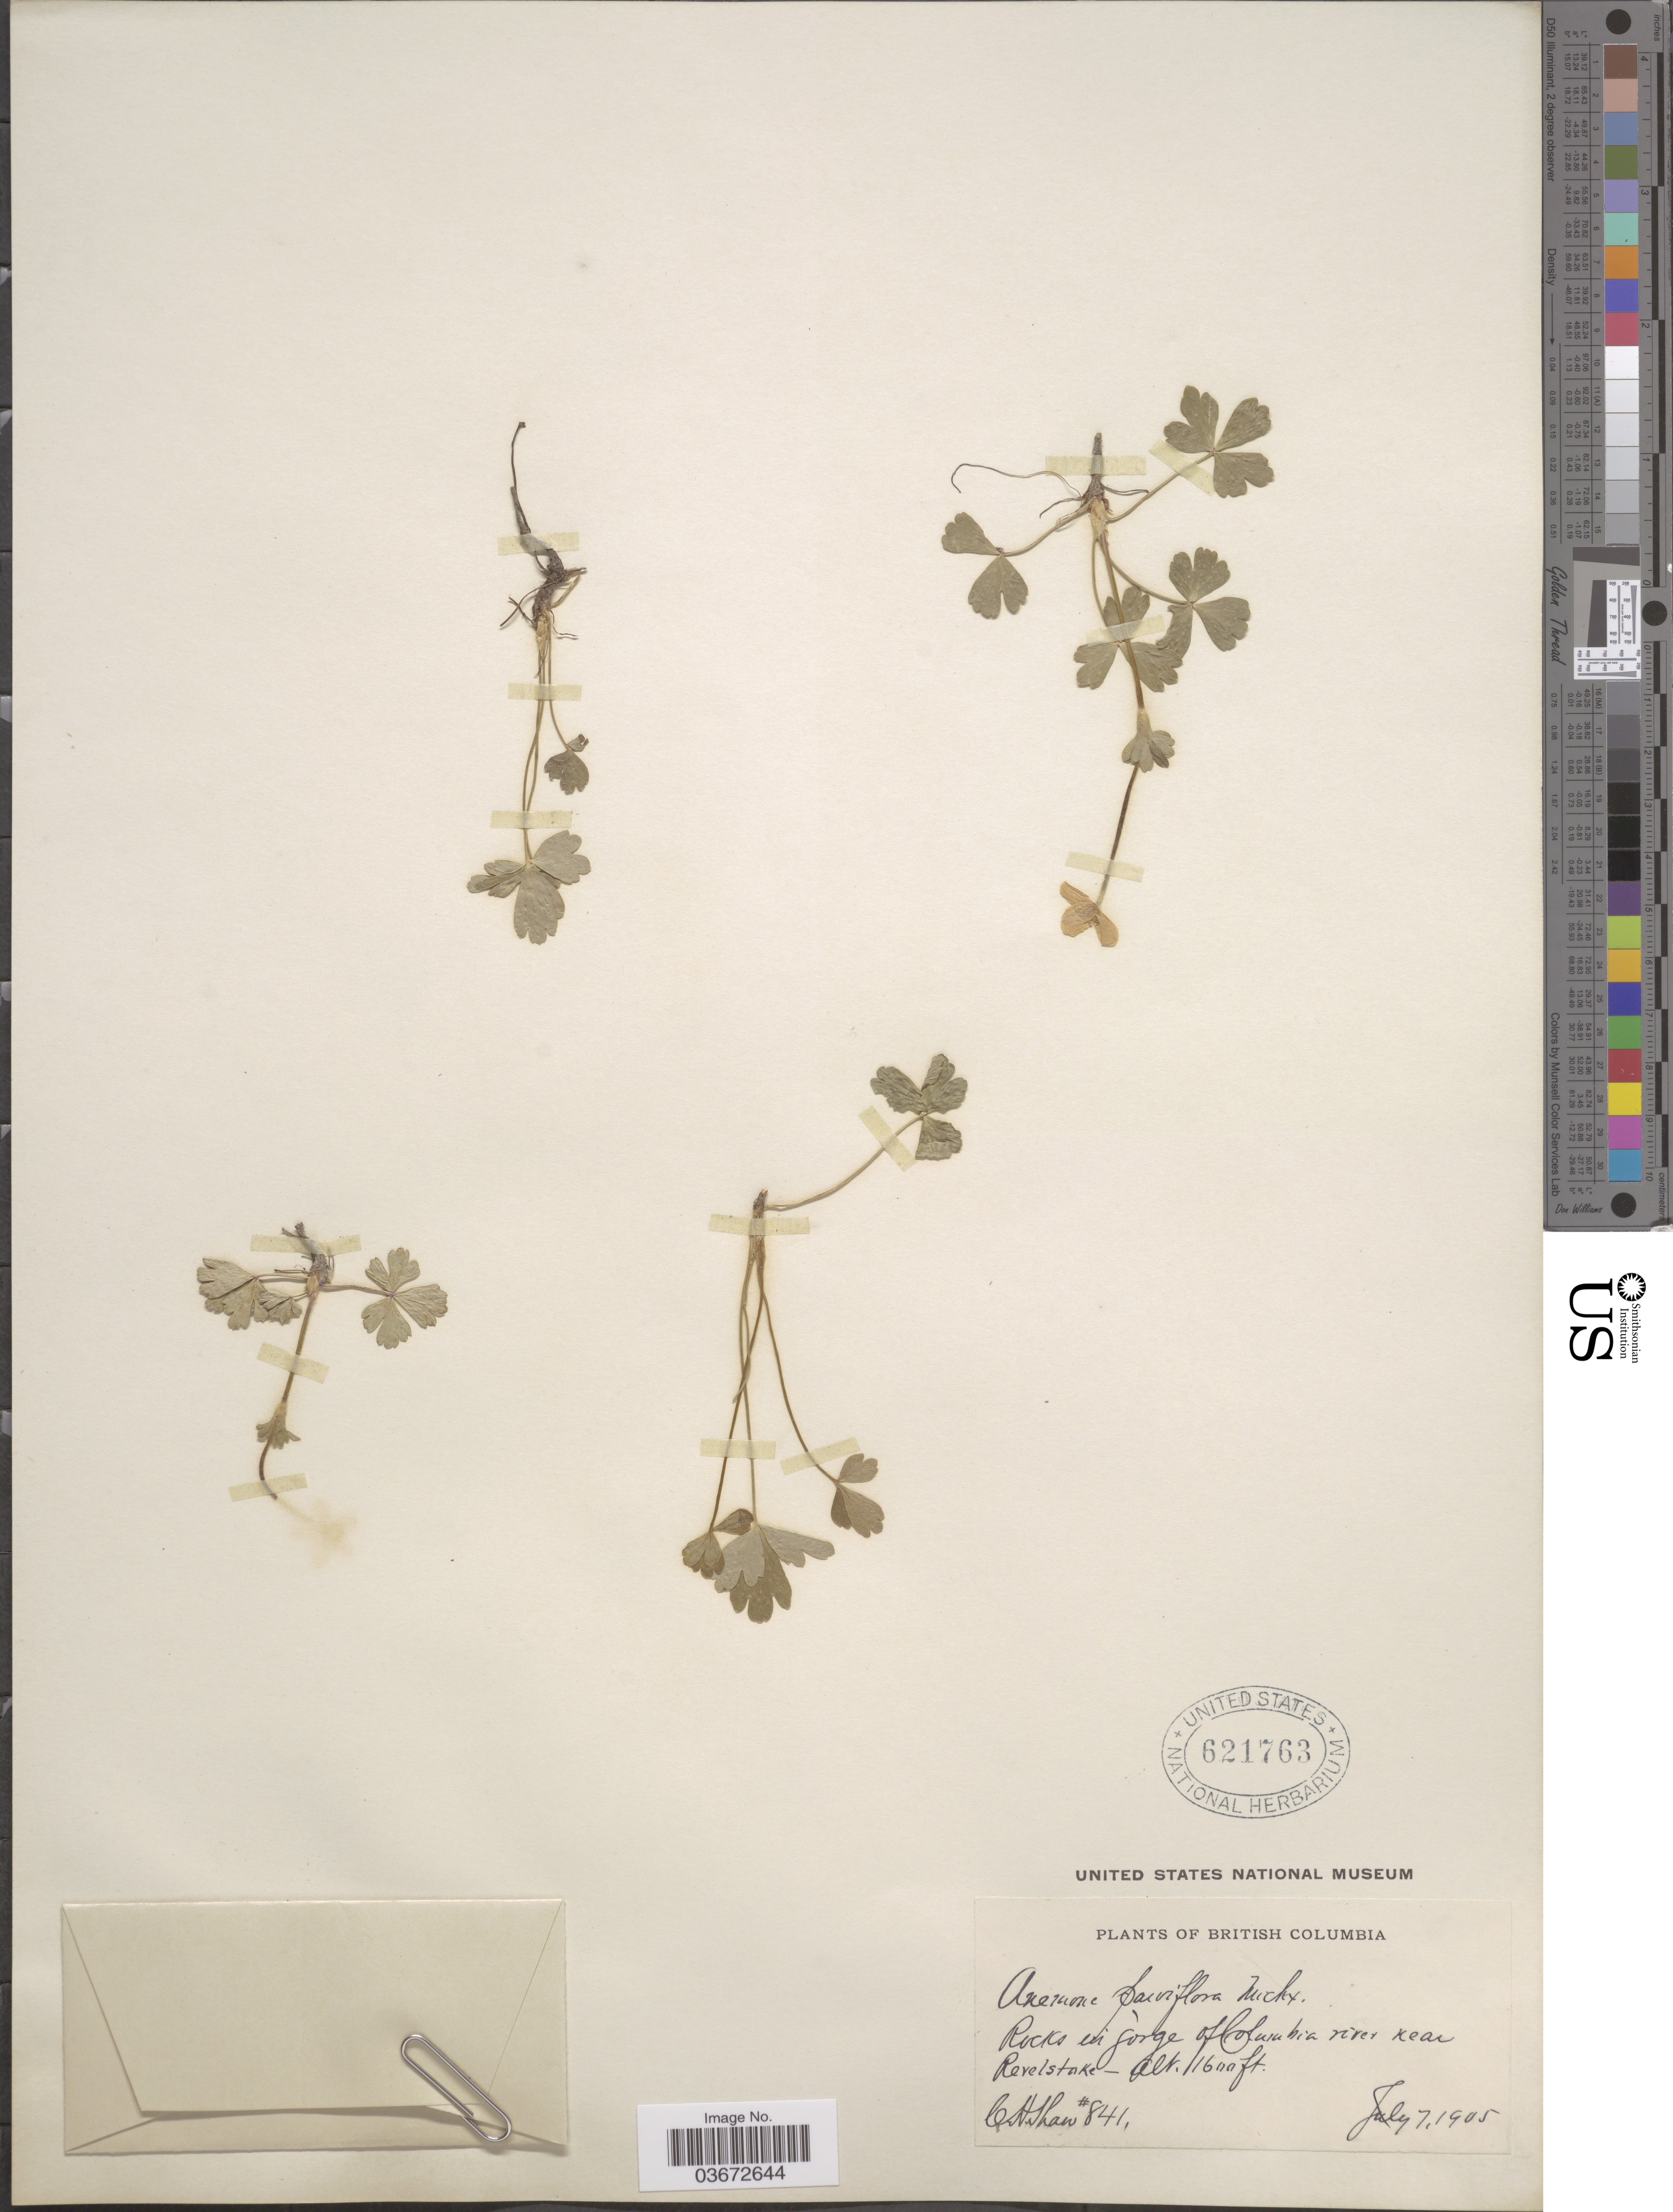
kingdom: Plantae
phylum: Tracheophyta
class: Magnoliopsida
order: Ranunculales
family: Ranunculaceae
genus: Anemone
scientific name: Anemone parviflora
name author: Michx.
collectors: C. H. Shaw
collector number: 841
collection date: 1905-07-07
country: Canada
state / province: British Columbia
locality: Rocks in gorge of Columbia river near Revelstake.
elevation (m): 488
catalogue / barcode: US 621763